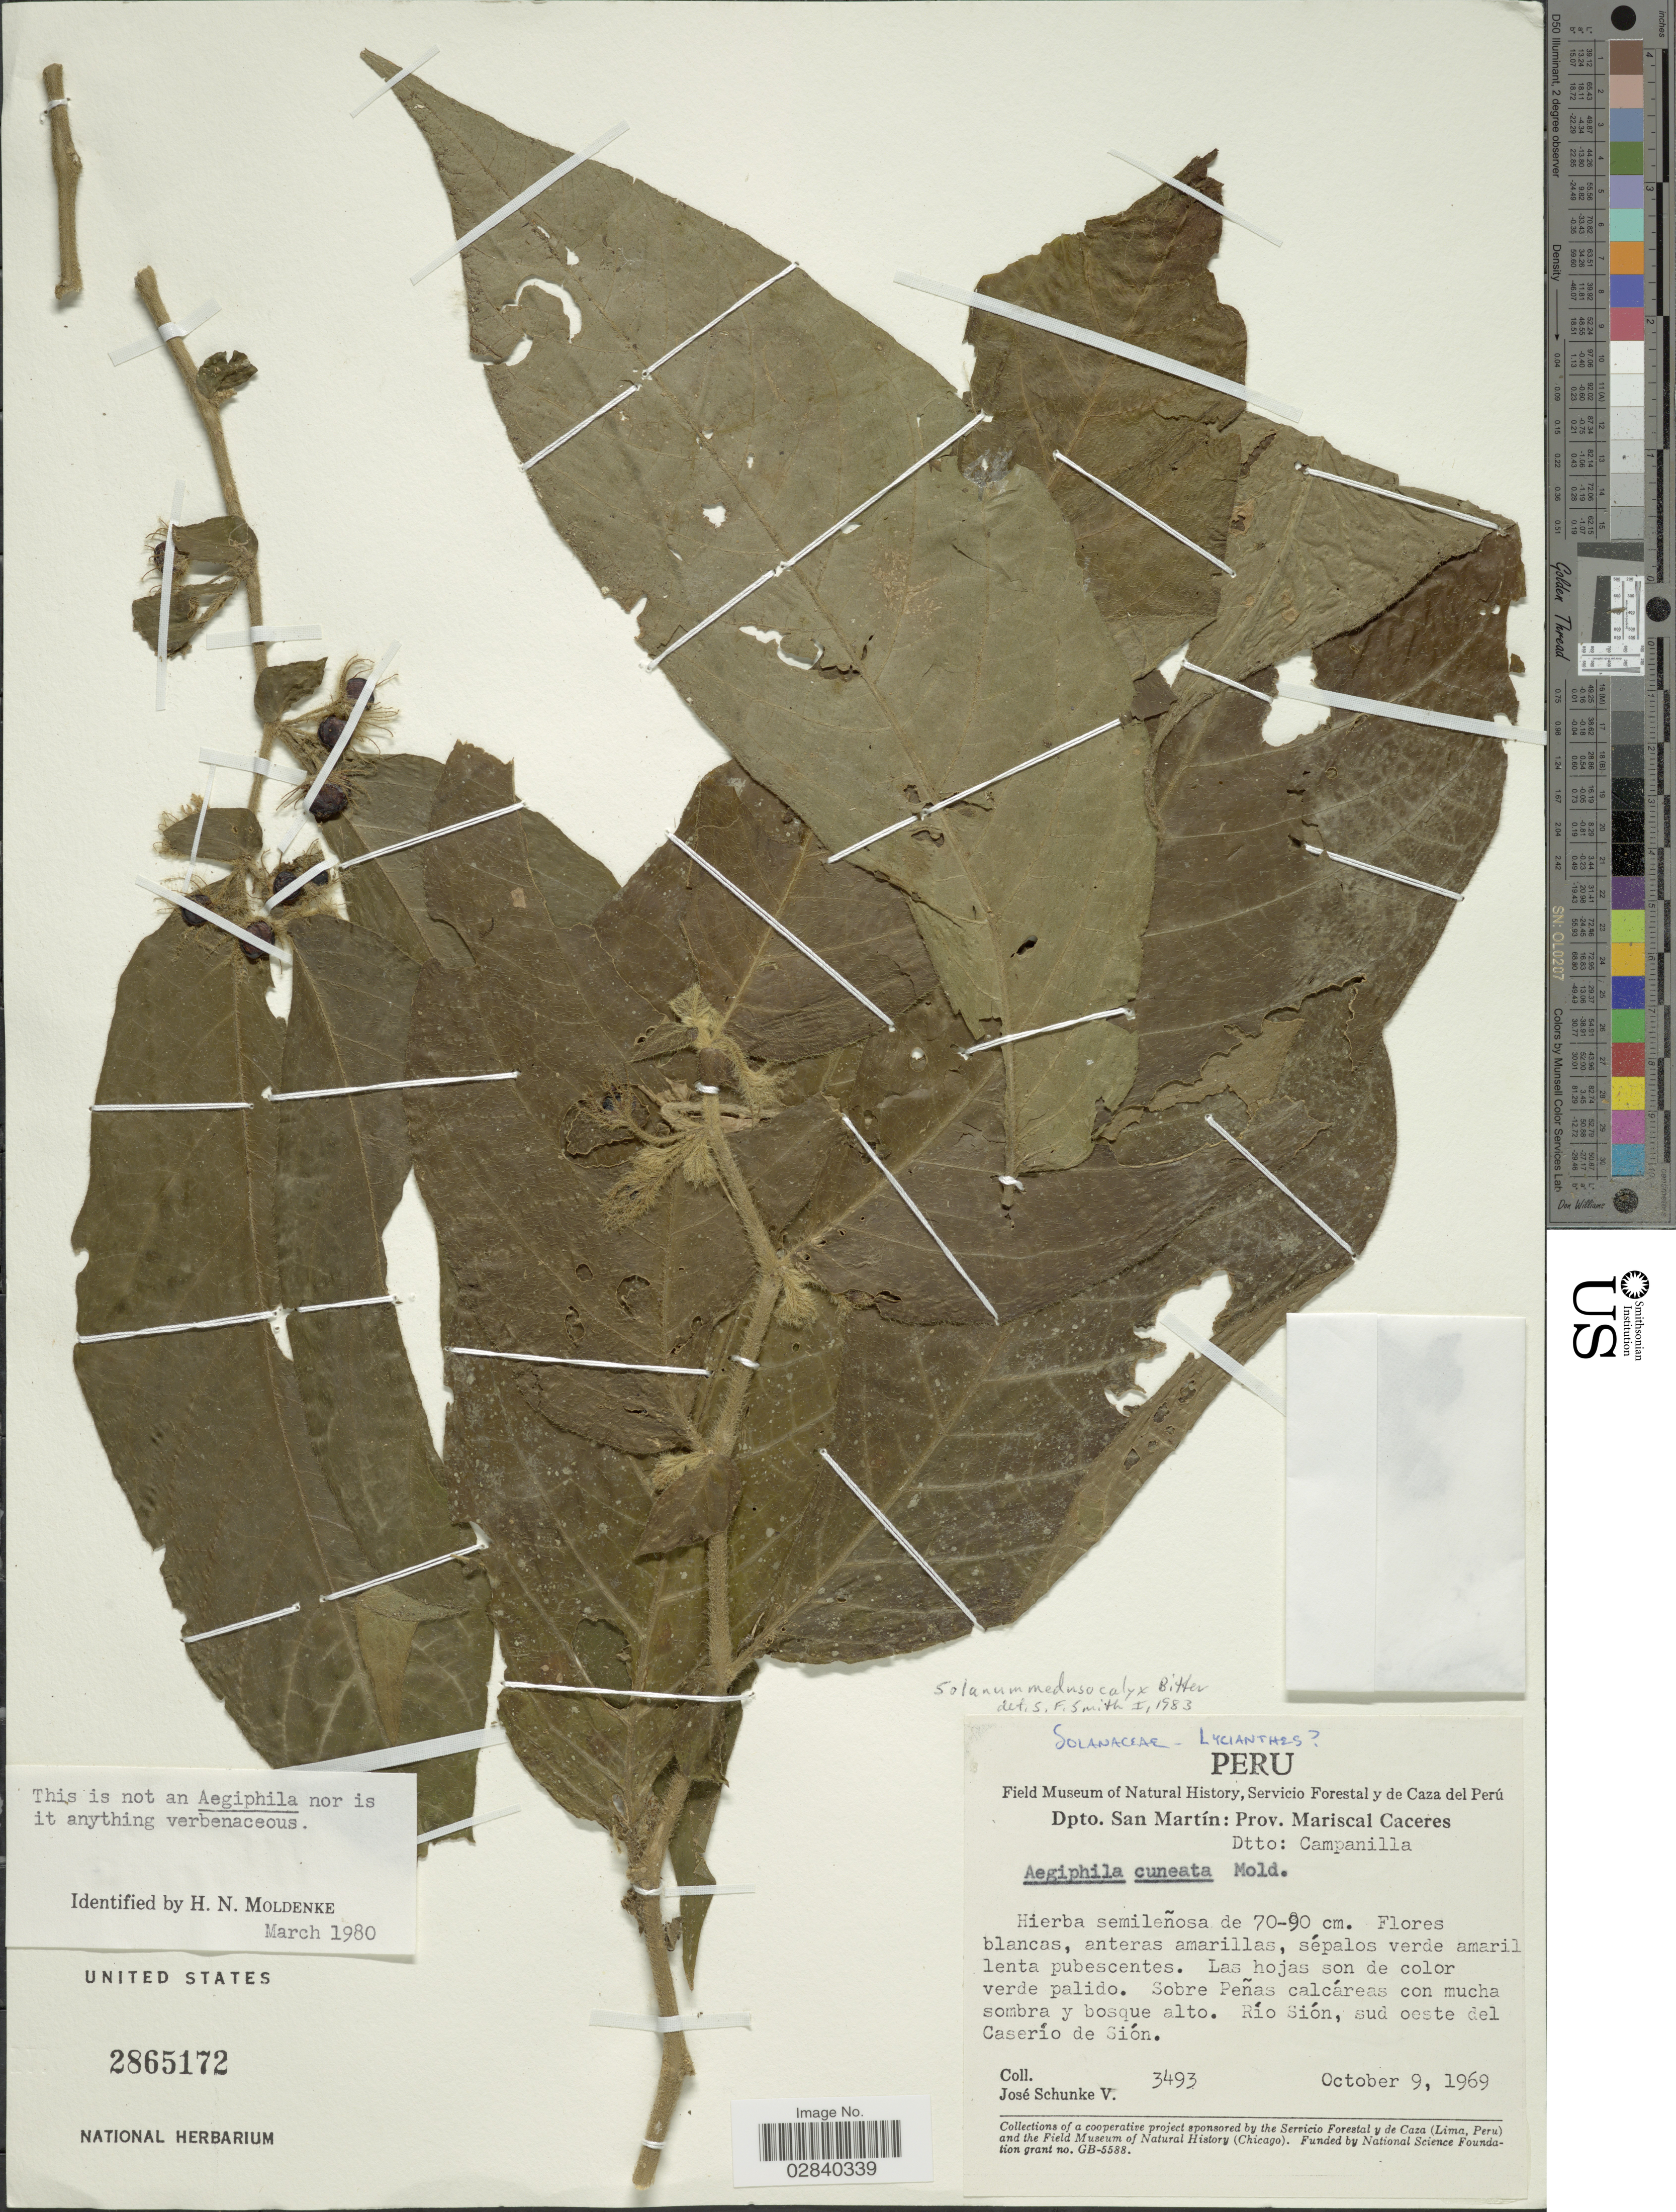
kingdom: Plantae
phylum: Tracheophyta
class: Magnoliopsida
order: Solanales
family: Solanaceae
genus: Lycianthes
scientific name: Lycianthes medusocalyx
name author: (Bitter) Bitter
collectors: J. Schunke Vigo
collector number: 3493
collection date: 1969-10-09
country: Peru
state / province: San Martín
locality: Dpto. San Martín: Prov. Mariscal Caceres. Dtto: Campanilla. Río Sión, sud oeste del Caserío de Sión.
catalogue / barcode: US 2865172